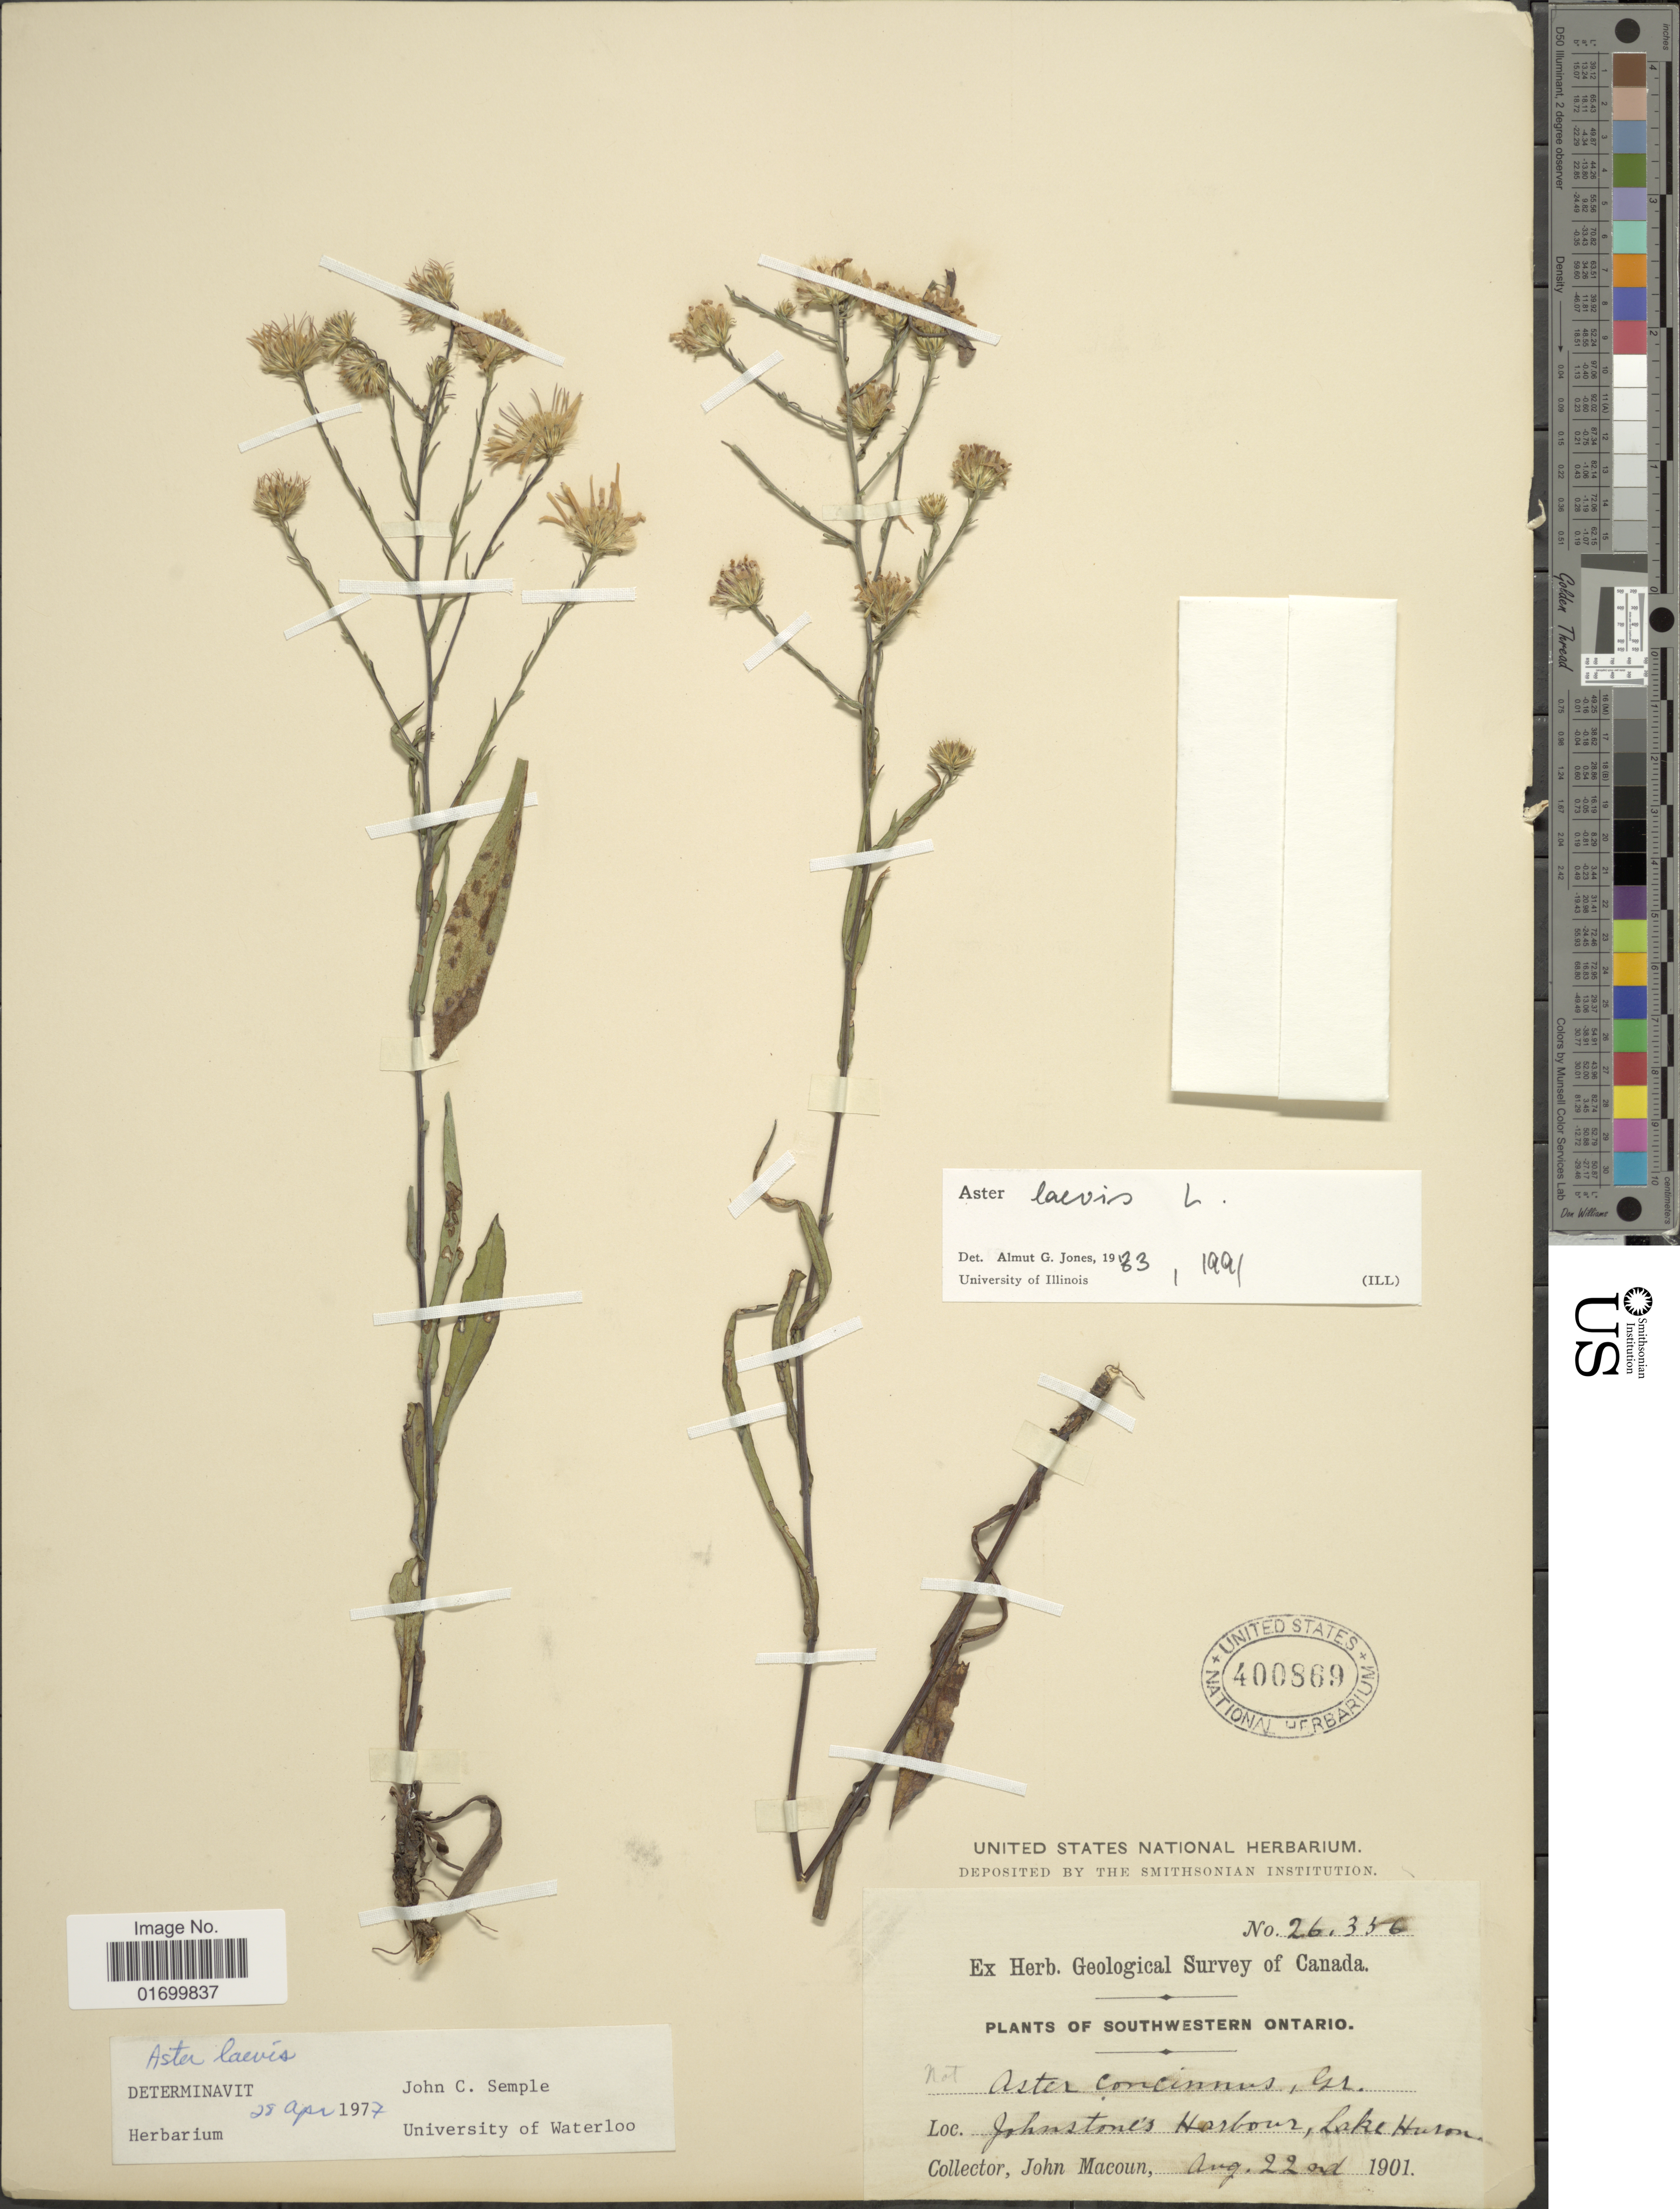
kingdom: Plantae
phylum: Tracheophyta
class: Magnoliopsida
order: Asterales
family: Asteraceae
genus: Symphyotrichum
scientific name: Symphyotrichum laeve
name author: (L.) Á. Löve & D. Löve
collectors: J. Macoun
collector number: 26356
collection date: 1901-08-22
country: Canada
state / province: Ontario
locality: Southwestern Ontario. Johnstone's Harbour, Lake Huron.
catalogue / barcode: US 400869